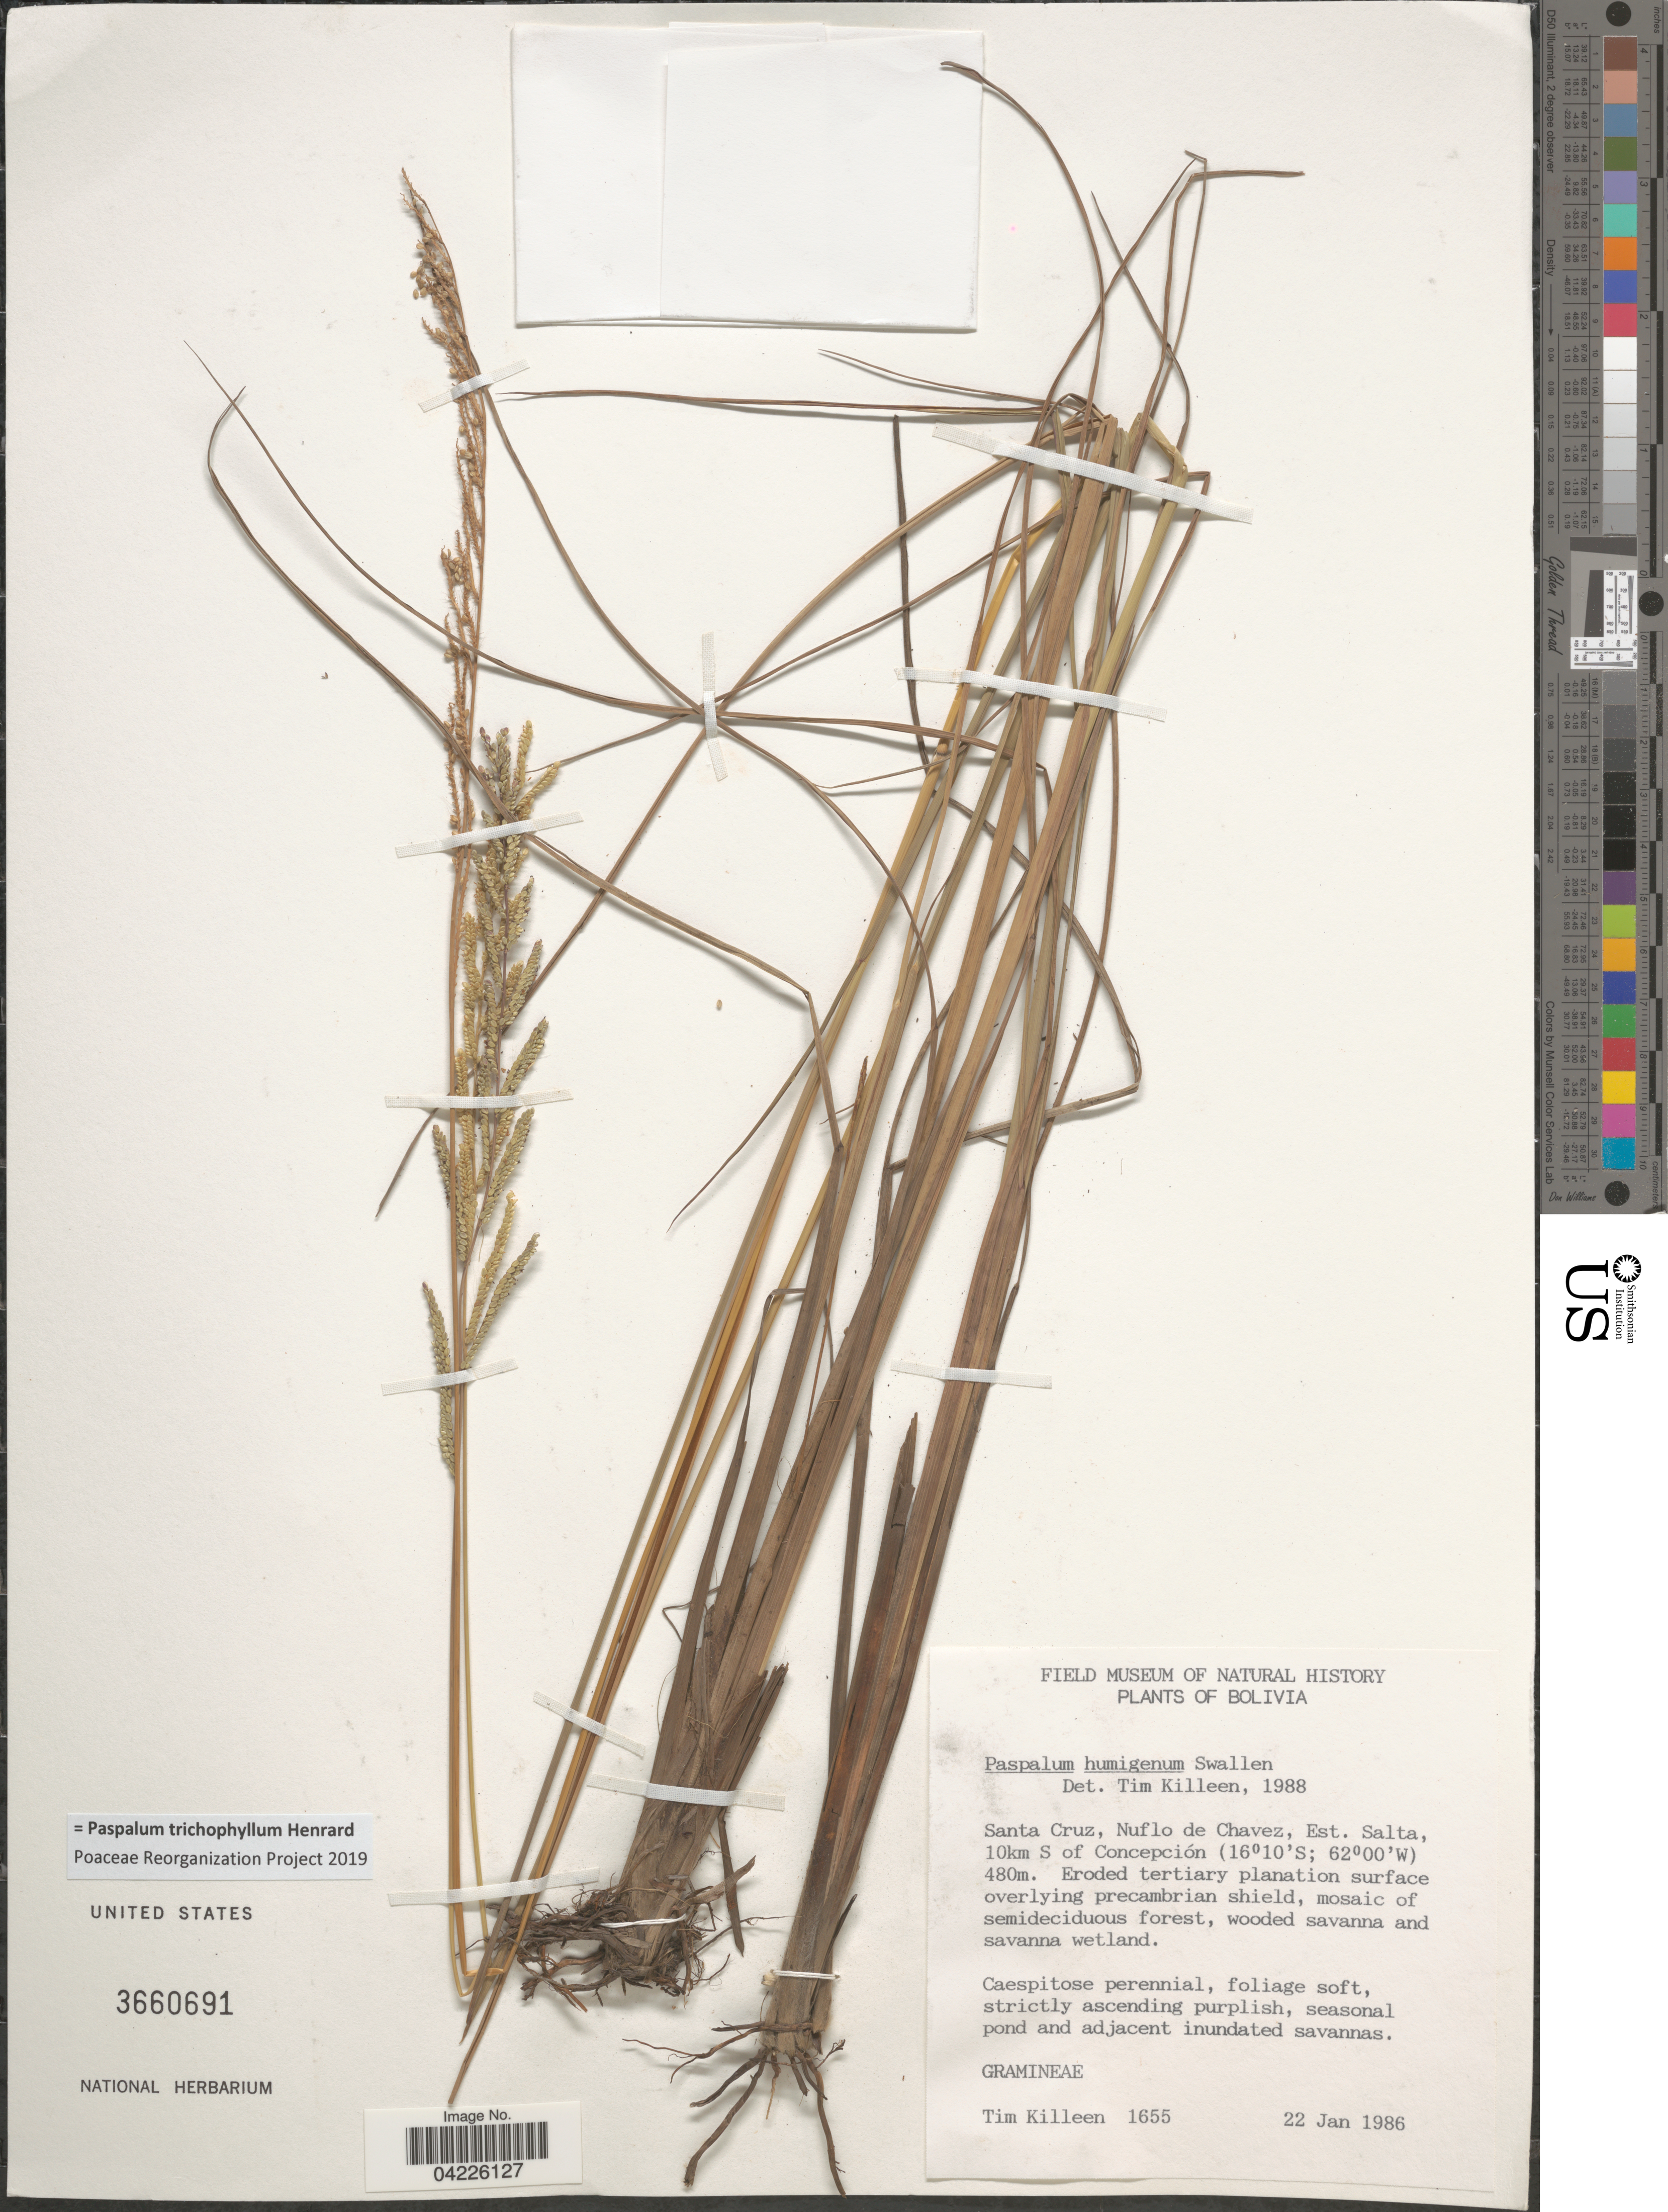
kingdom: Plantae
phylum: Tracheophyta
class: Liliopsida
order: Poales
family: Poaceae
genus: Paspalum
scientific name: Paspalum trichophyllum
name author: Henr.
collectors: T. J. Killeen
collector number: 1655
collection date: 1986-01-22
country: Bolivia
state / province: Santa Cruz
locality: Santa Cruz, Nuflo de Chavez, Est. Salta, 10km S of Concepción.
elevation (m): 480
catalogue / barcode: US 3660691